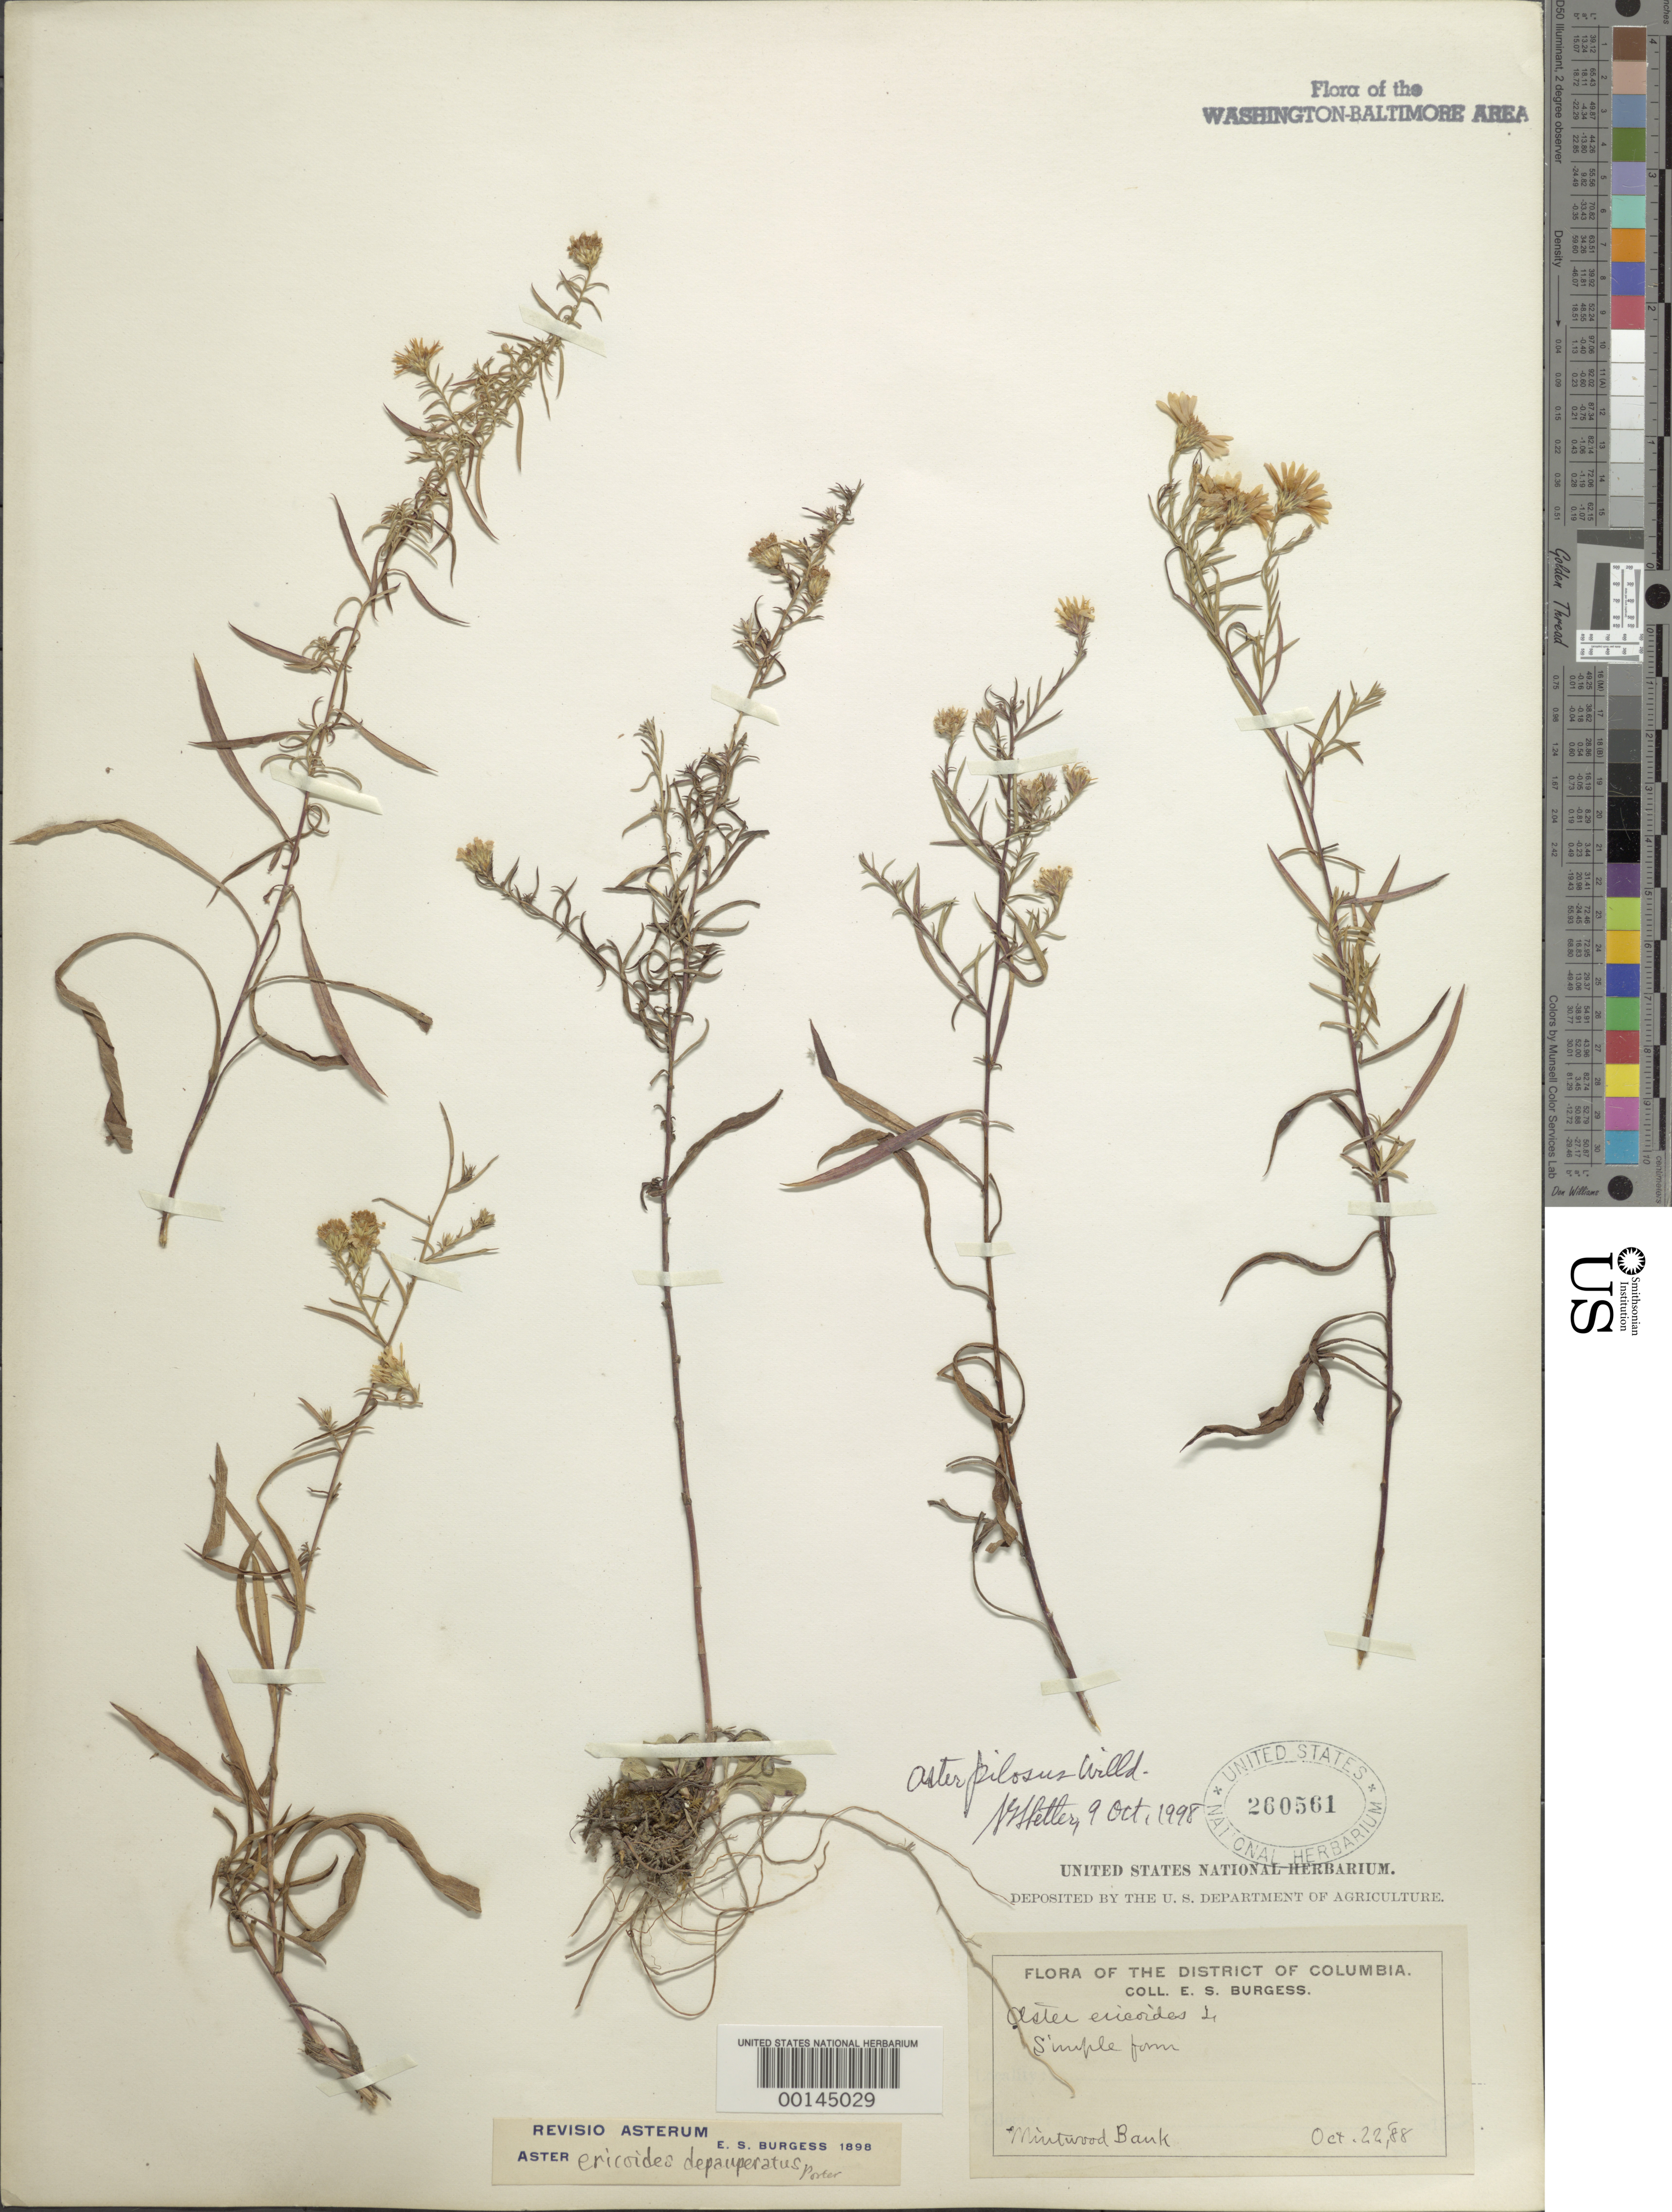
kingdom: Plantae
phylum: Tracheophyta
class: Magnoliopsida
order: Asterales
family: Asteraceae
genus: Symphyotrichum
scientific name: Symphyotrichum pilosum var. pringlei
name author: (A. Gray) G.L. Nesom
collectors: E. Burgess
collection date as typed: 22 Oct 1888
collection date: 1888-10-22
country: United States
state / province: District of Columbia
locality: Mintwood Bank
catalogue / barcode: US 260561